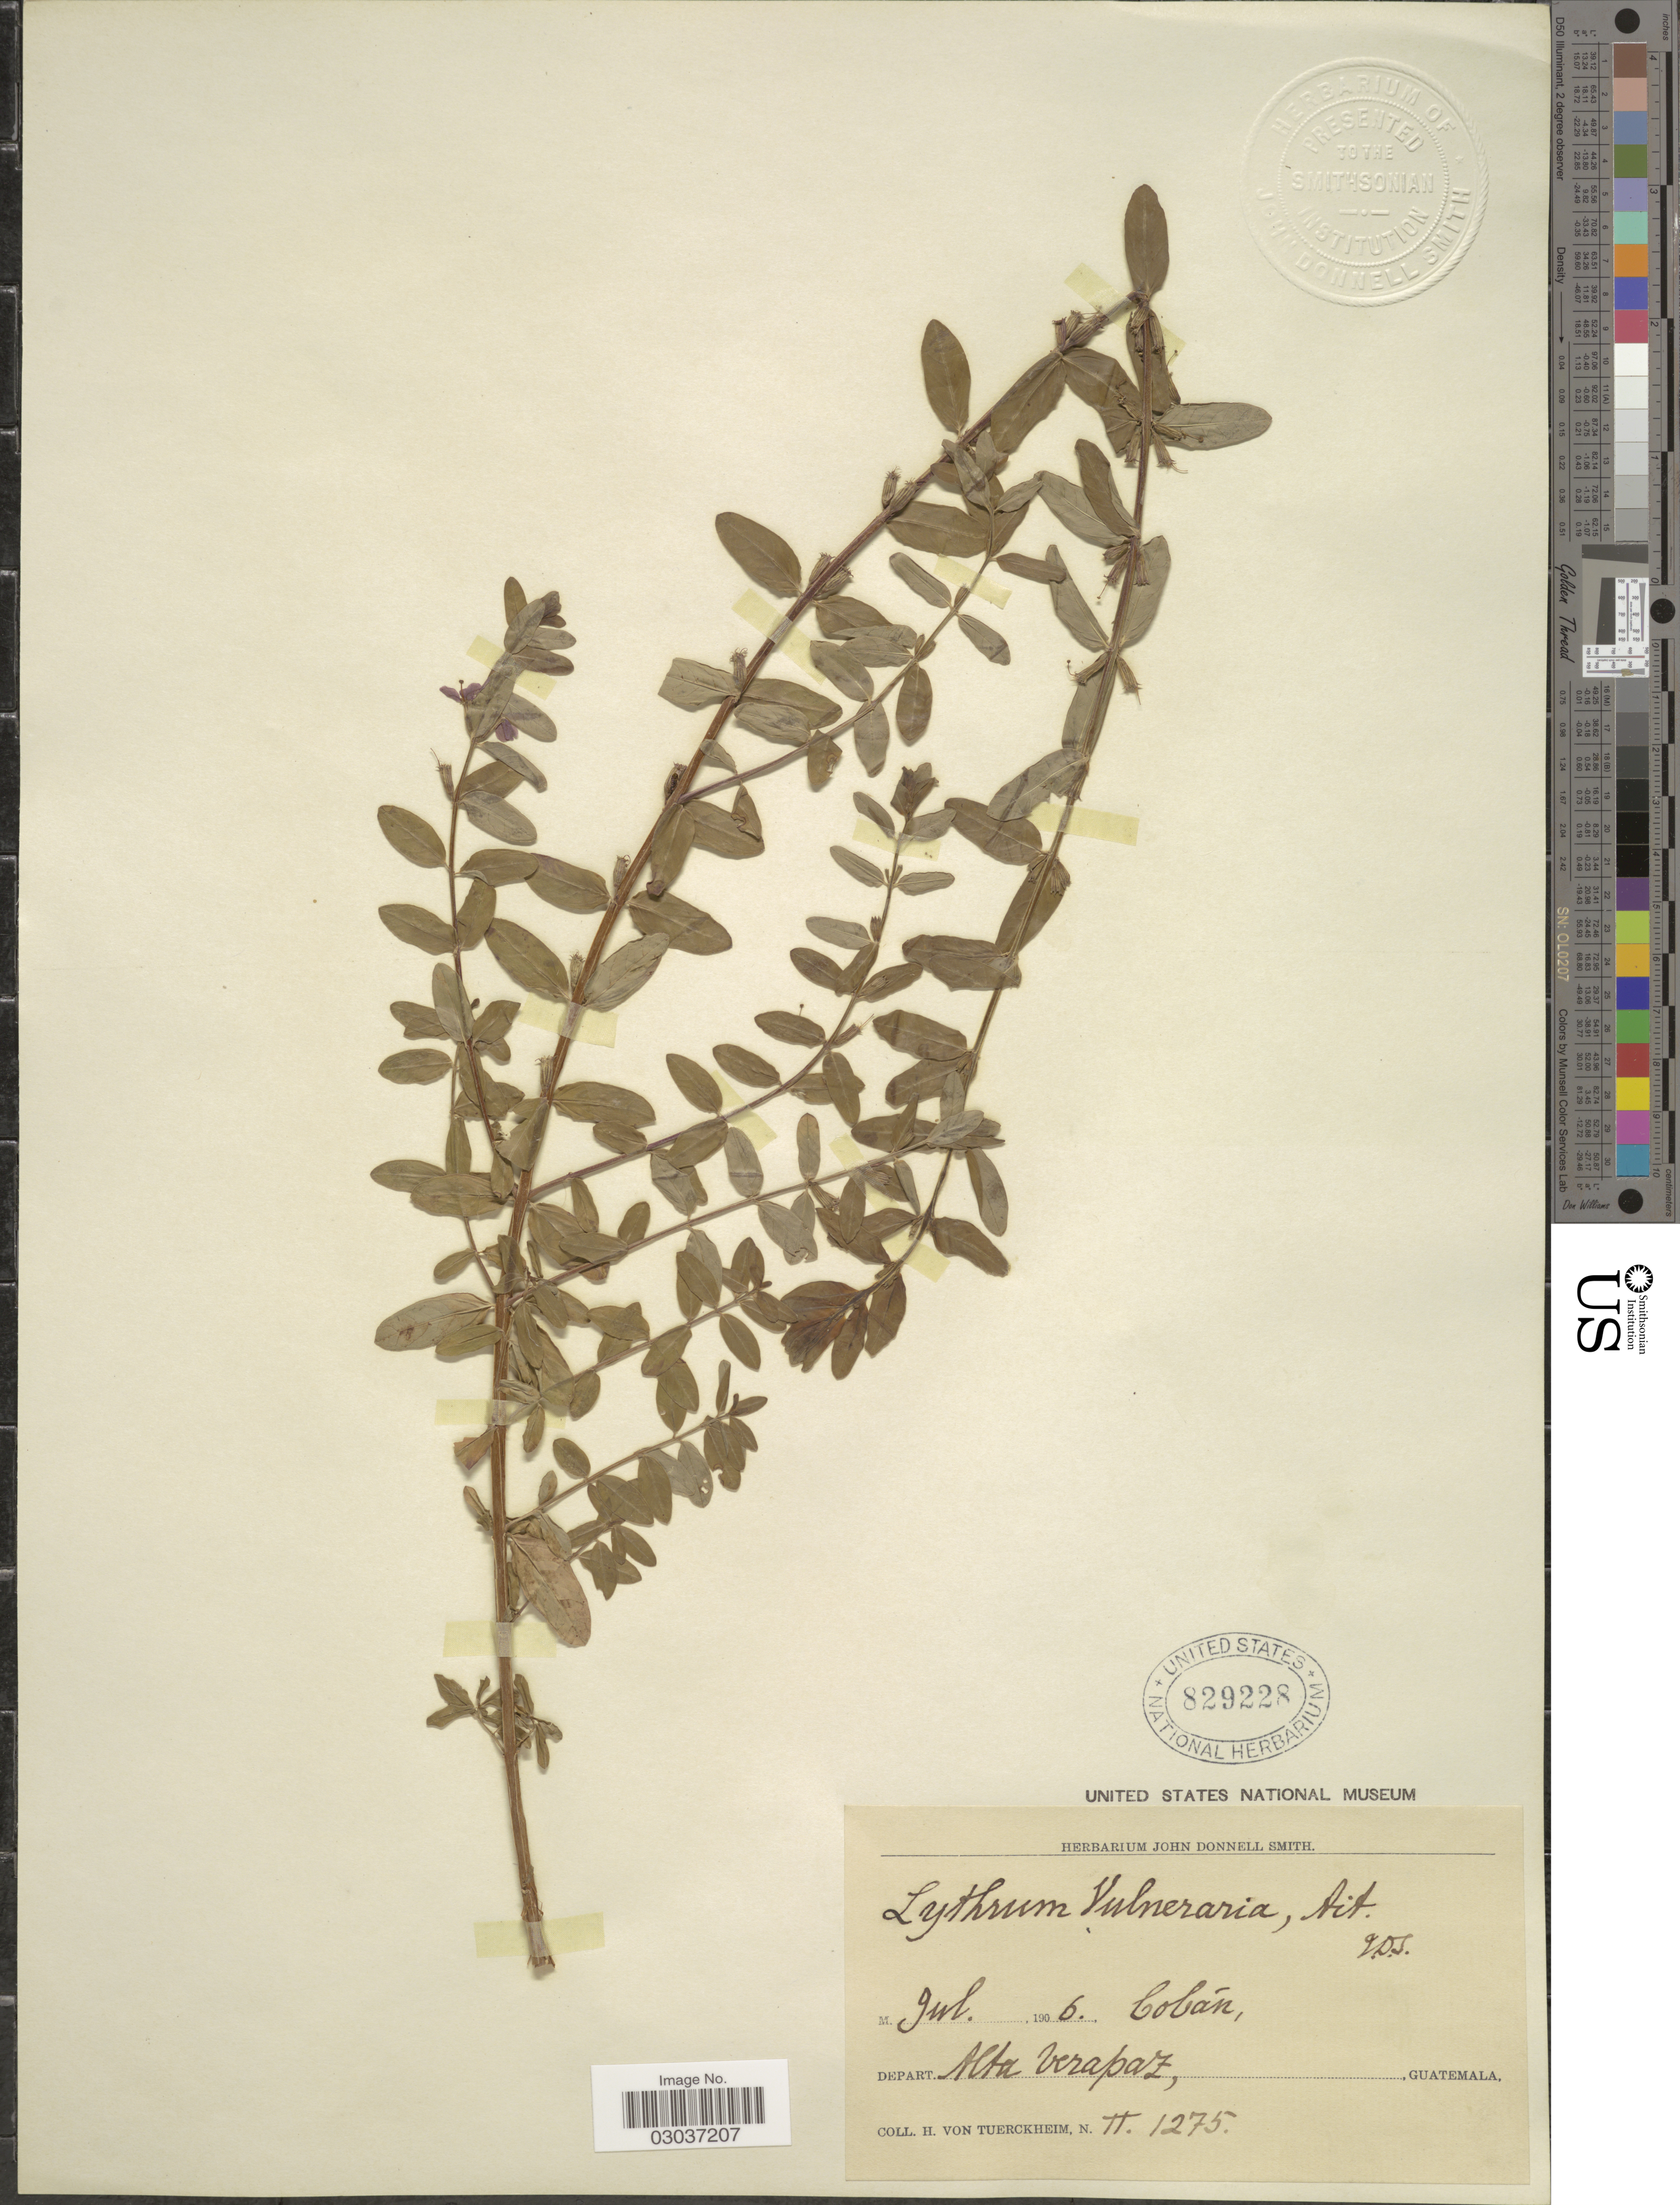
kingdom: Plantae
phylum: Tracheophyta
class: Magnoliopsida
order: Myrtales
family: Lythraceae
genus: Lythrum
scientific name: Lythrum vulneraria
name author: Aiton ex Schrank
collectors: H. von Türckheim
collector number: II1275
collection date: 1906-07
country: Guatemala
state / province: Alta Verapaz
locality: Cobán, Depart. Alta Verapaz.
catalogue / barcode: US 829228